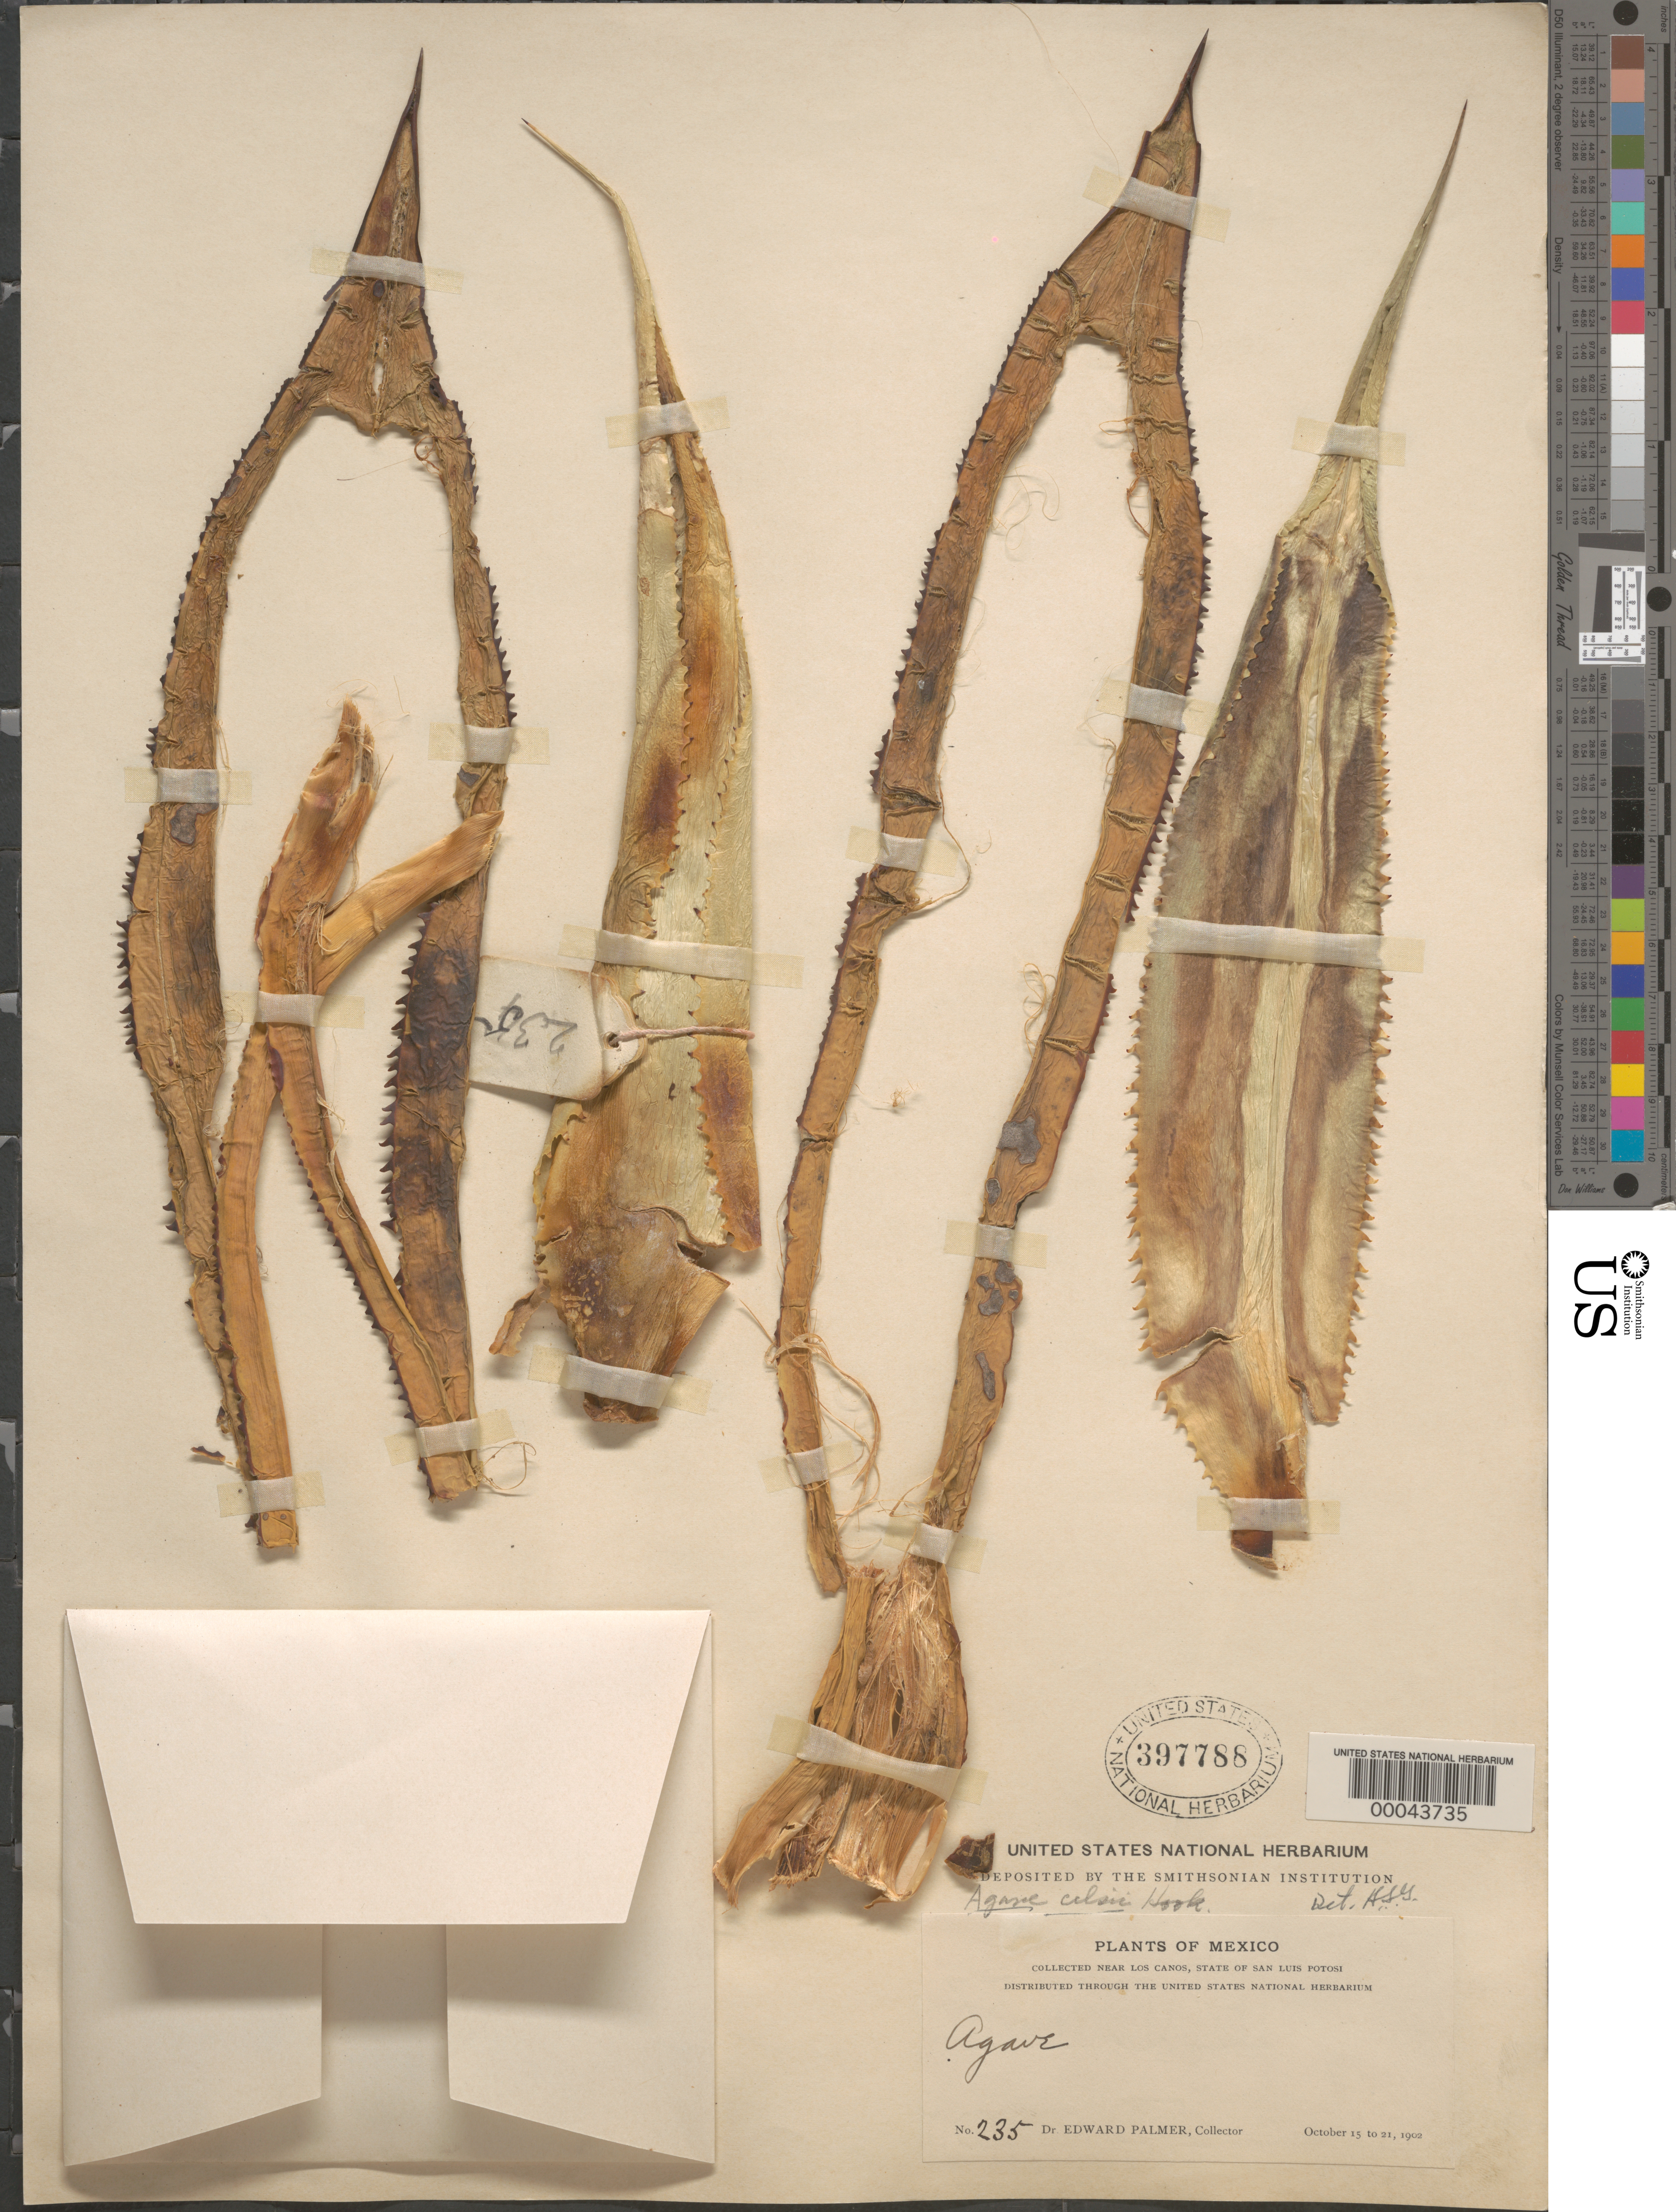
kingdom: Plantae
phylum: Tracheophyta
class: Liliopsida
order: Asparagales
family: Asparagaceae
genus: Agave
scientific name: Agave celsii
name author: Hook.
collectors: E. Palmer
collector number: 235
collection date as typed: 15 Oct 1902 to 21 Oct 1902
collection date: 1902-10-15/1902-10-21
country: Mexico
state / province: San Luis Potosí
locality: Near los canos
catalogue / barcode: US 397788